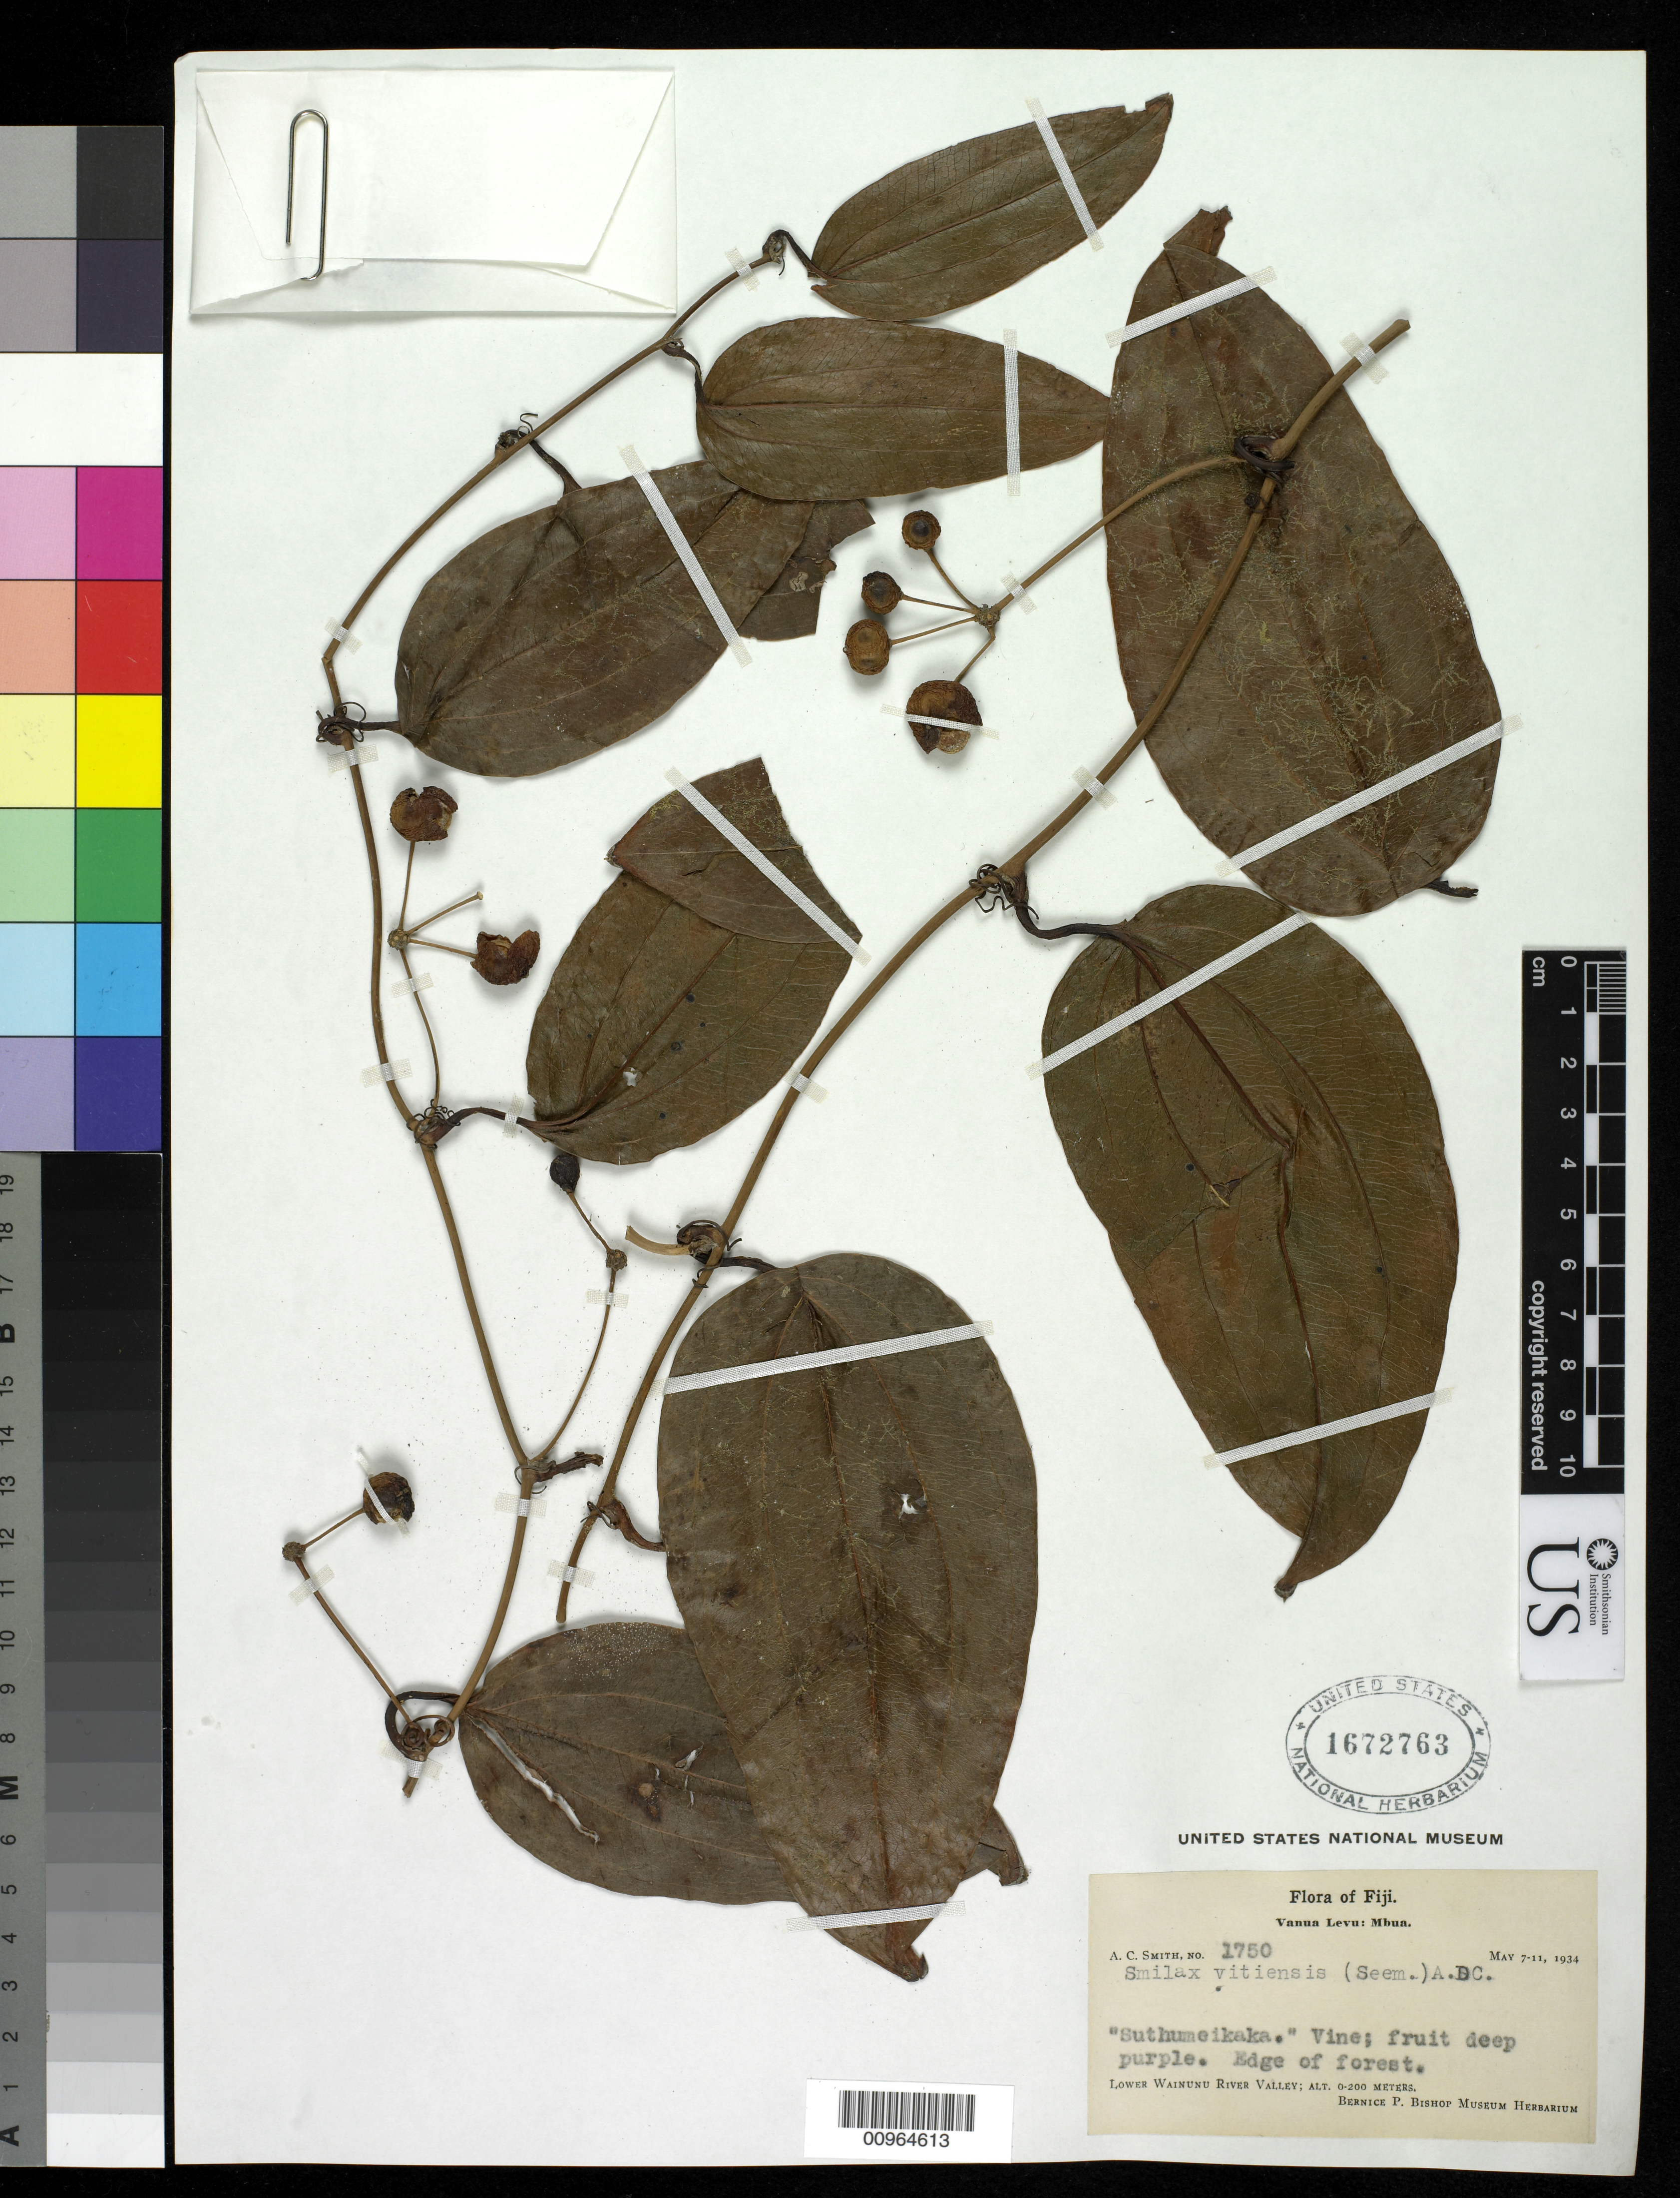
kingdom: Plantae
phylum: Tracheophyta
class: Liliopsida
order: Liliales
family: Smilacaceae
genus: Smilax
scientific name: Smilax vitiensis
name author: (Seem.) A. DC.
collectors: C. A. Smith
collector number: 1750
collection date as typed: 07 May 1934 to 11 May 1934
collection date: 1934-05-07/1934-05-11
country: Fiji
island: Vanua Levu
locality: Lower Wainunu River Valley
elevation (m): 0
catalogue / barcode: US 1672763